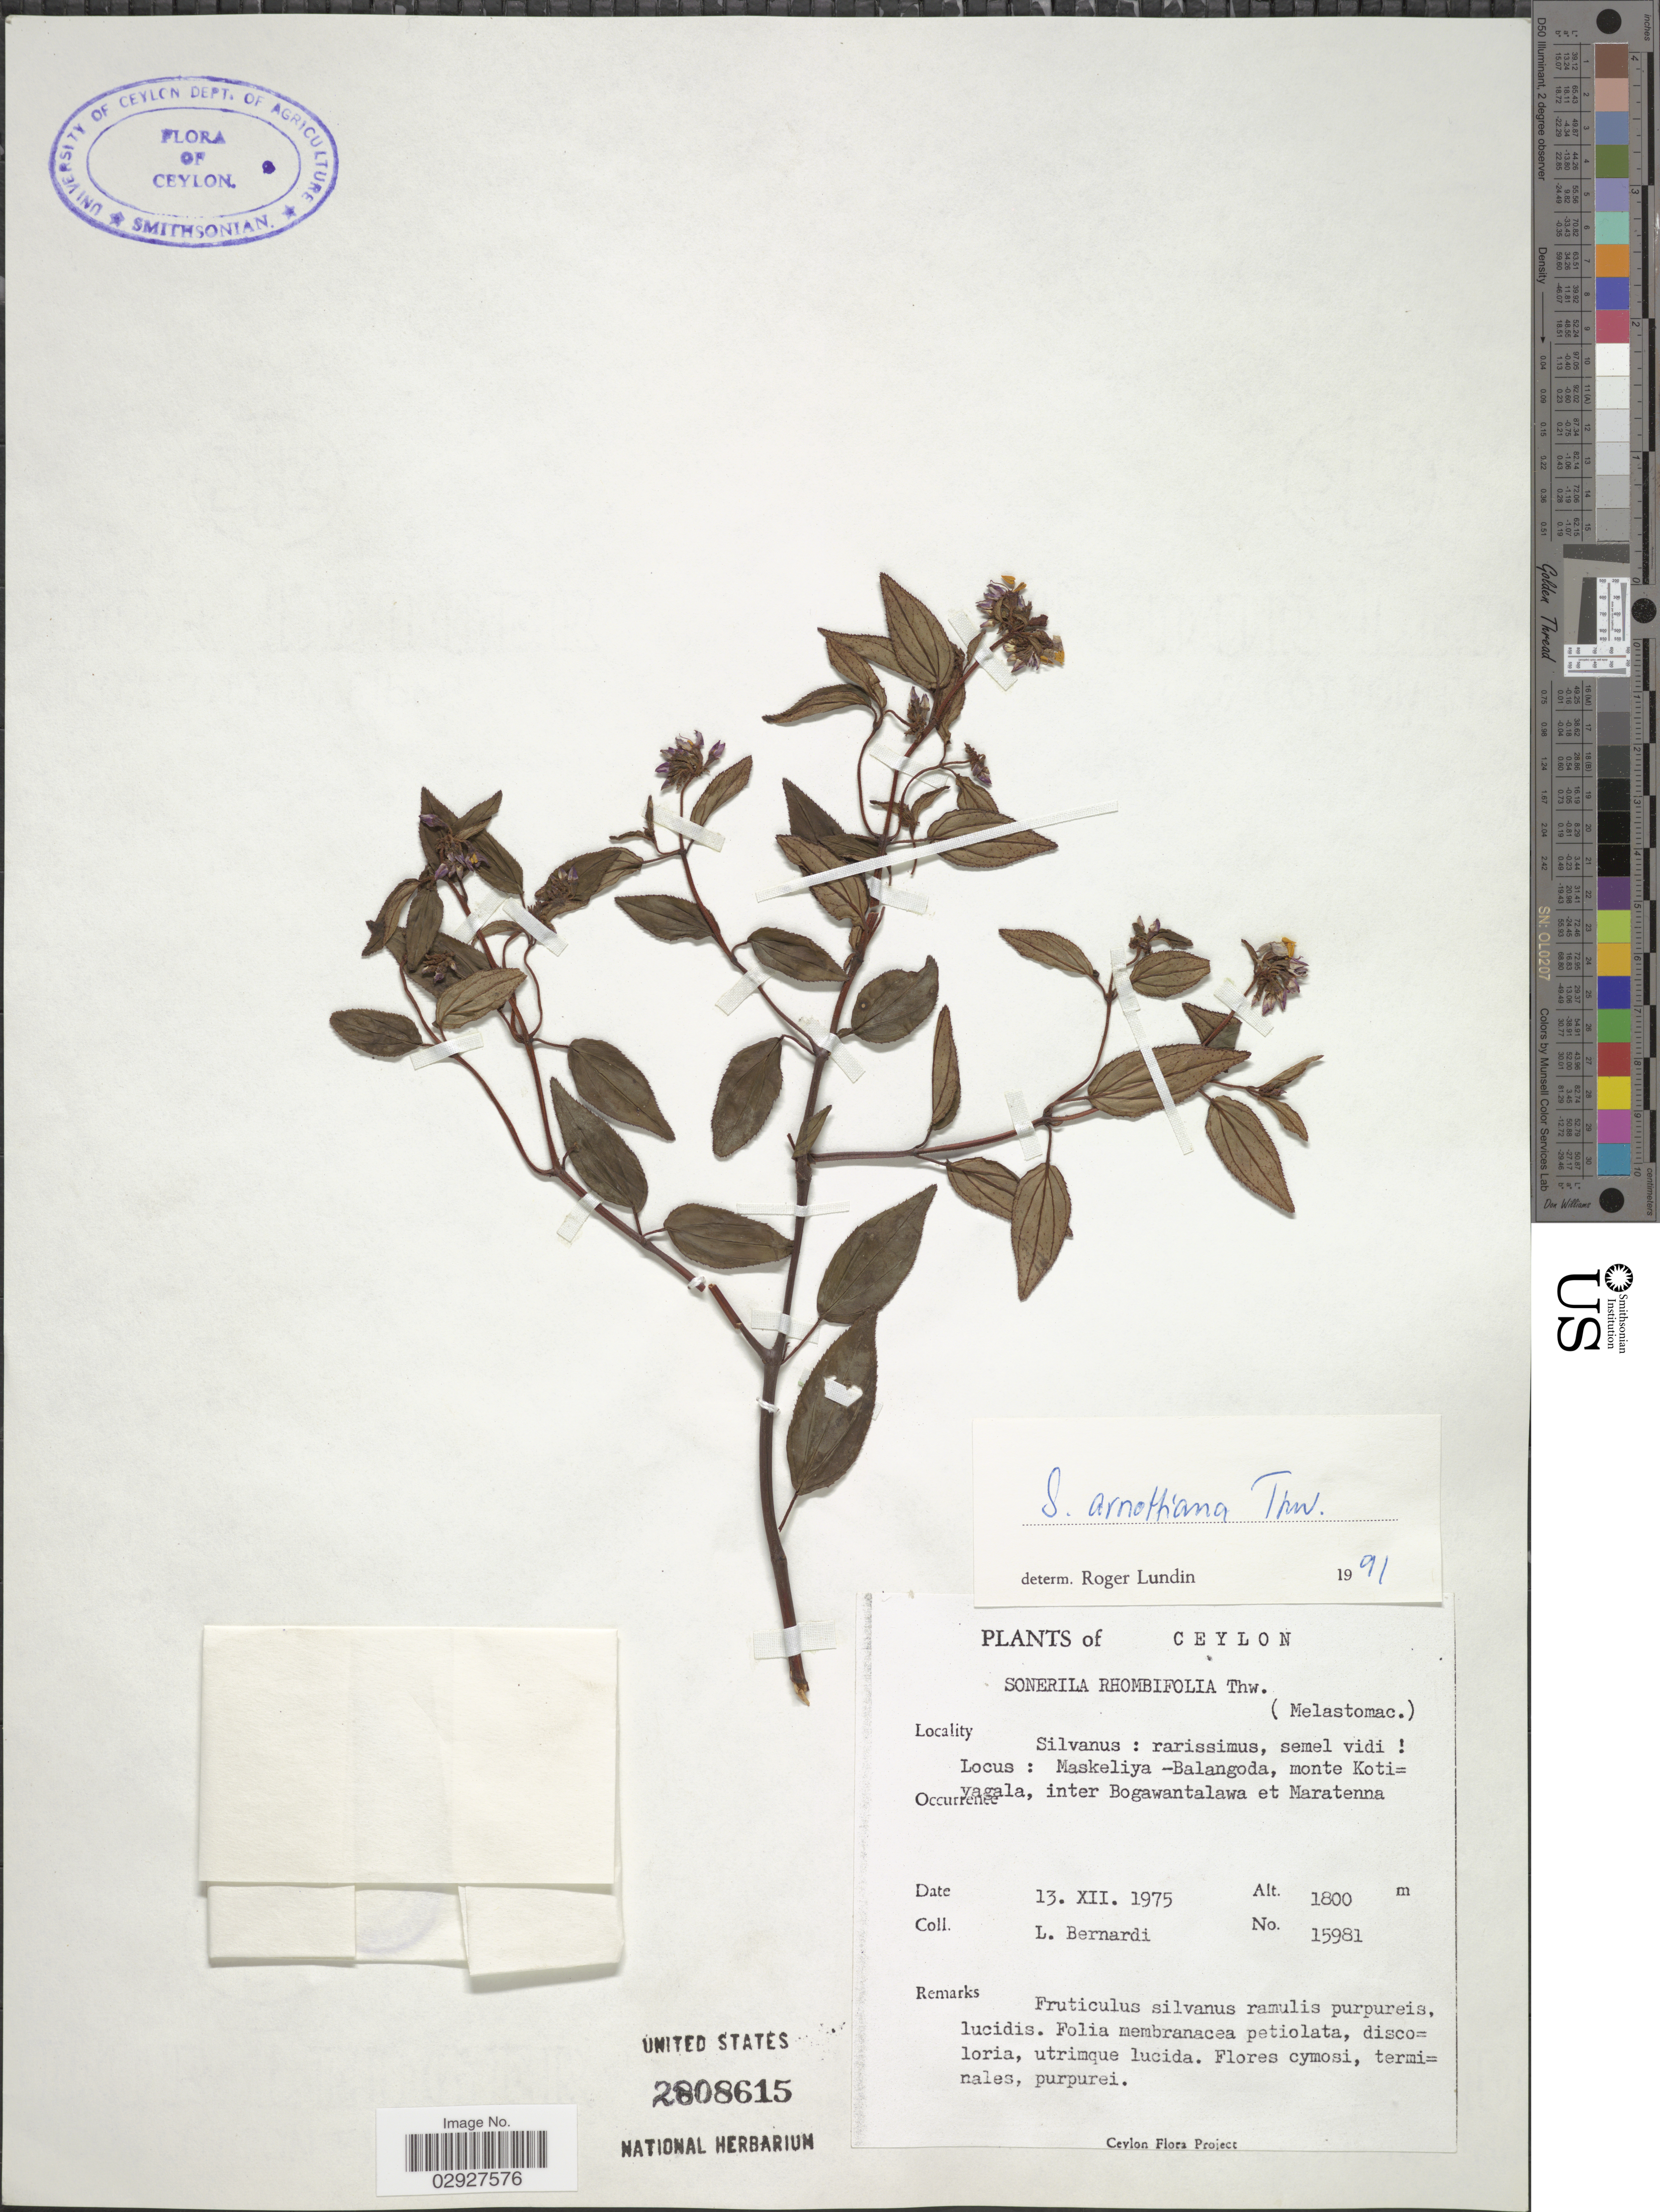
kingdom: Plantae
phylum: Tracheophyta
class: Magnoliopsida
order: Myrtales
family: Melastomataceae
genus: Sonerila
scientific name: Sonerila arnottiana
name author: Thwaites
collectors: L. Bernardi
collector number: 15981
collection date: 1975-12-13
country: Sri Lanka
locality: Ceylon. Maskeliya - Balangoda, monte Kotivagala, inter Bogawantalawa et Maratenna.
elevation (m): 1800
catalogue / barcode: US 2808615